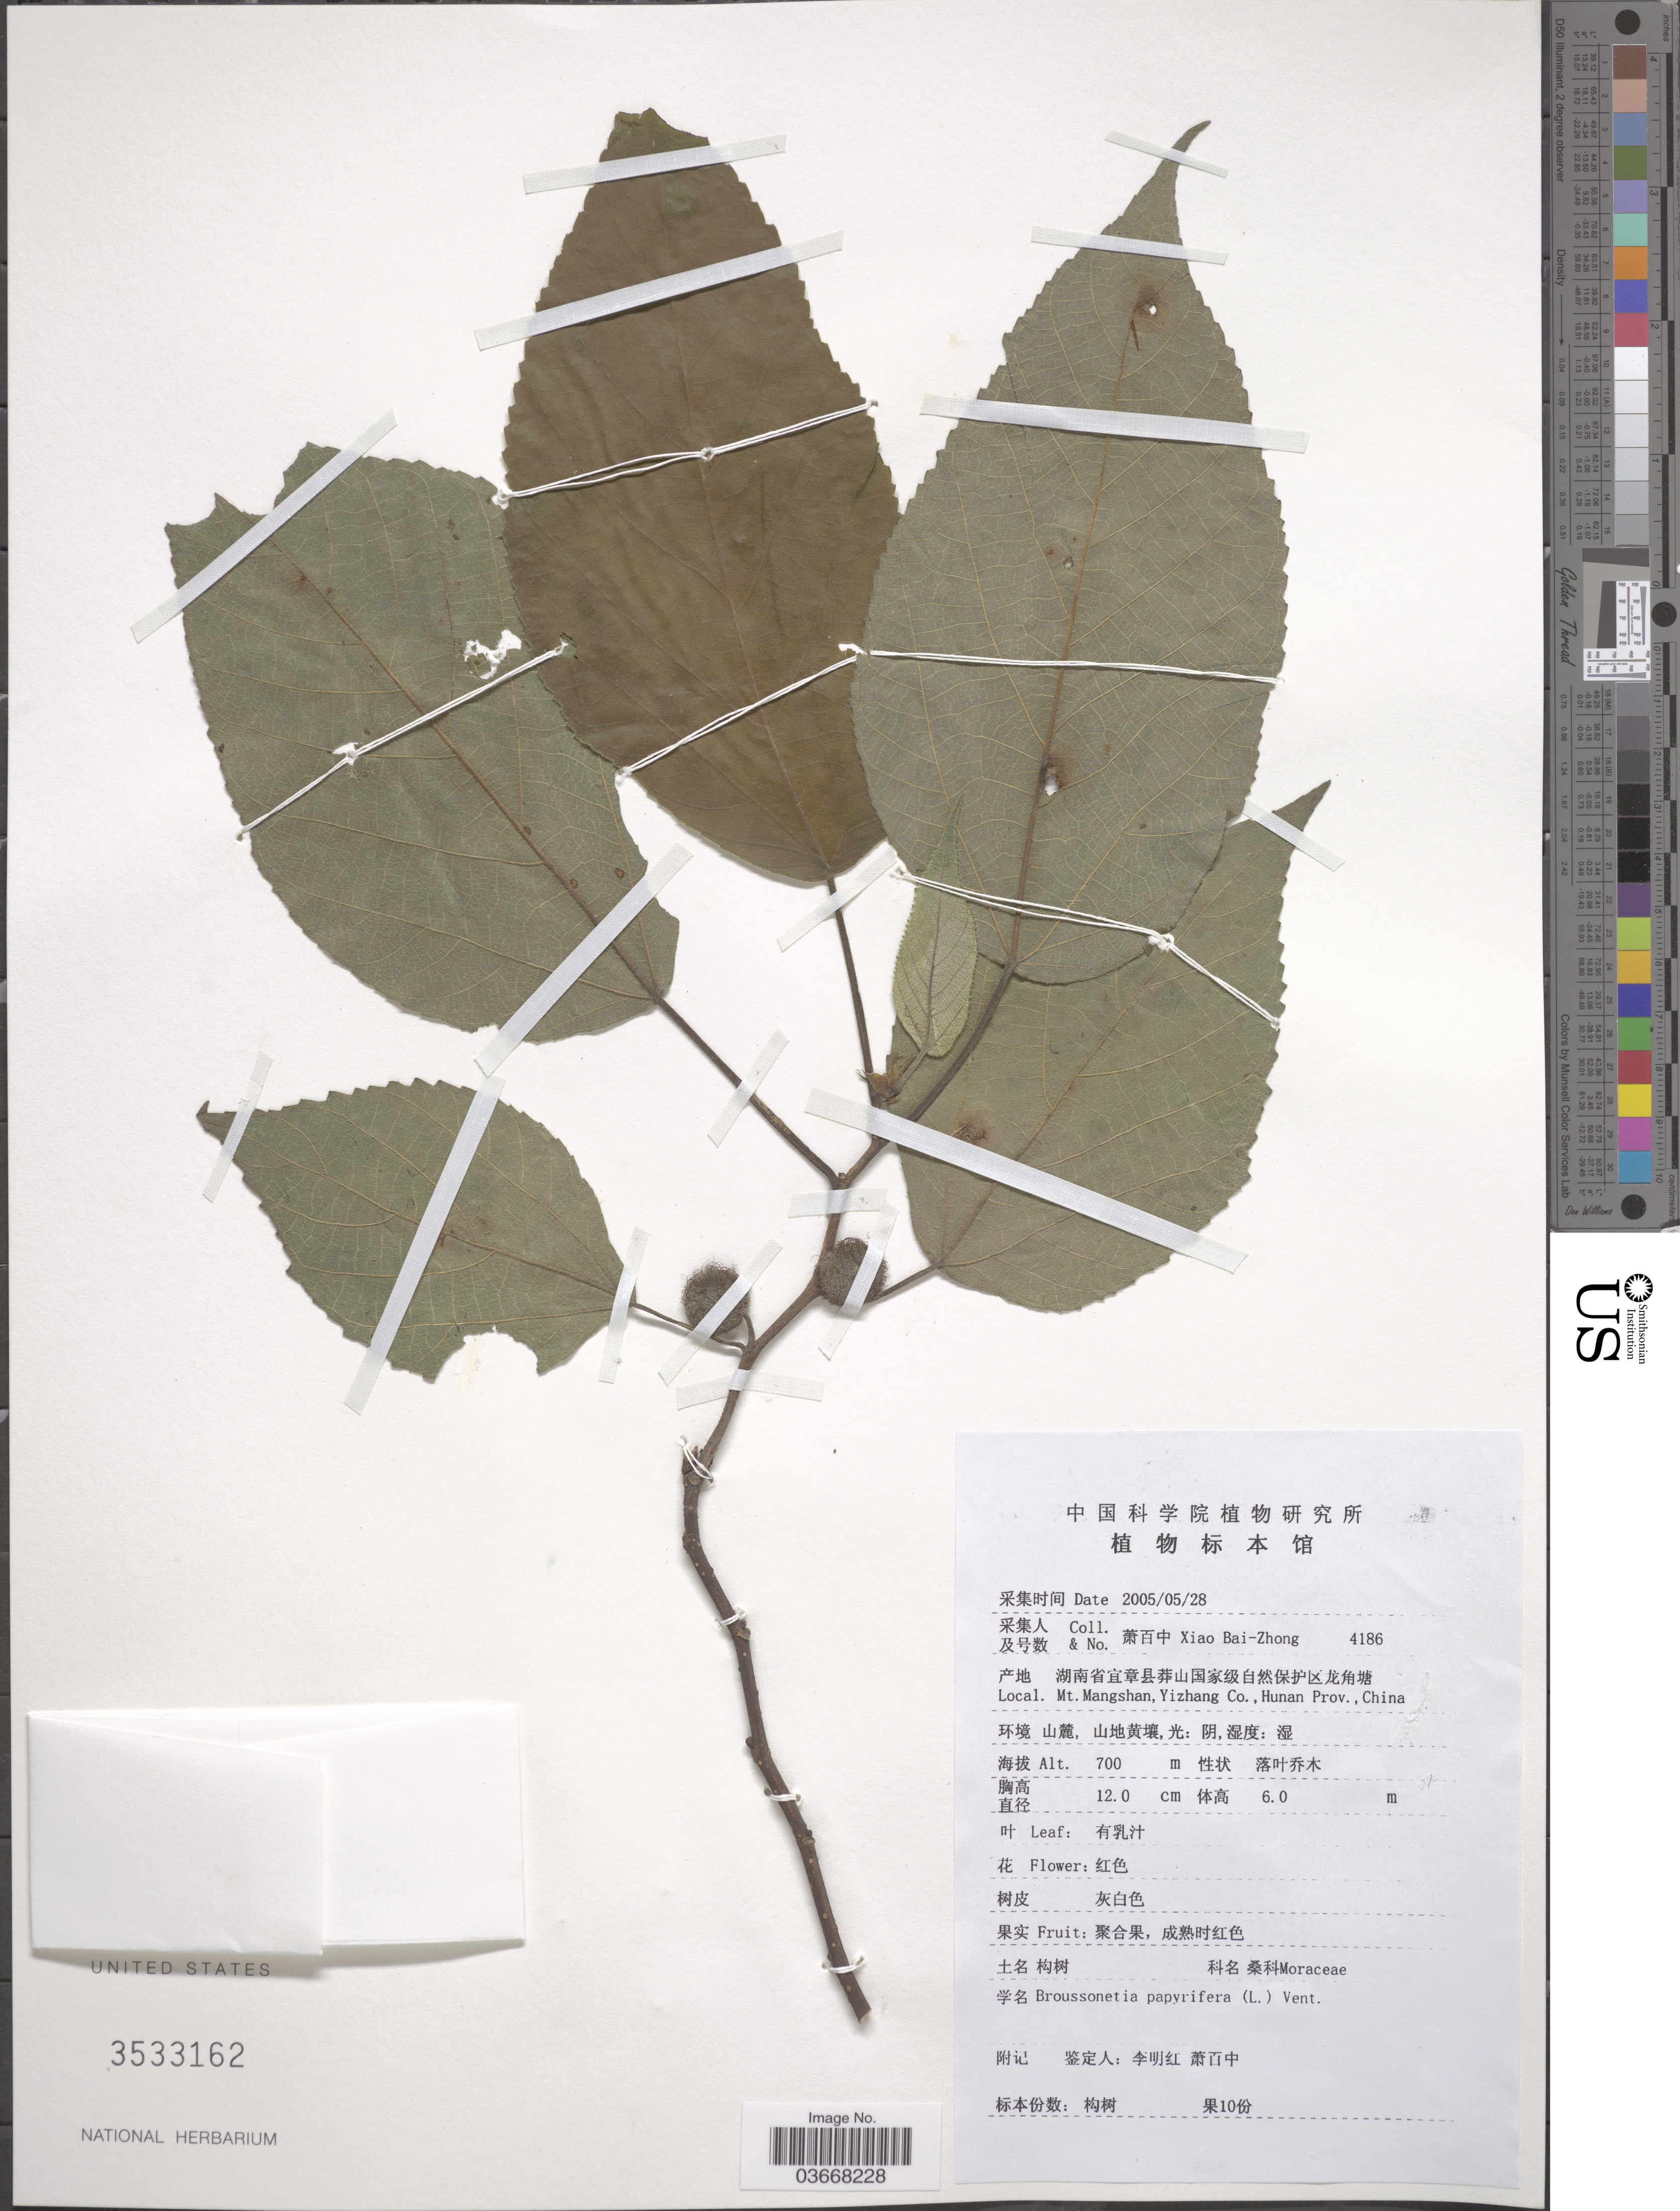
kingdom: Plantae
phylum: Tracheophyta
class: Magnoliopsida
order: Rosales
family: Moraceae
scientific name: Broussoneta papyrifera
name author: (L.) L'Hér. ex Vent.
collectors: B. Z. Xiao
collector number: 4186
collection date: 2005-05-28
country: China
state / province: Hunan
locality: Mt. Mangshan, Yizhang Co.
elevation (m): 700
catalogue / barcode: US 3533162